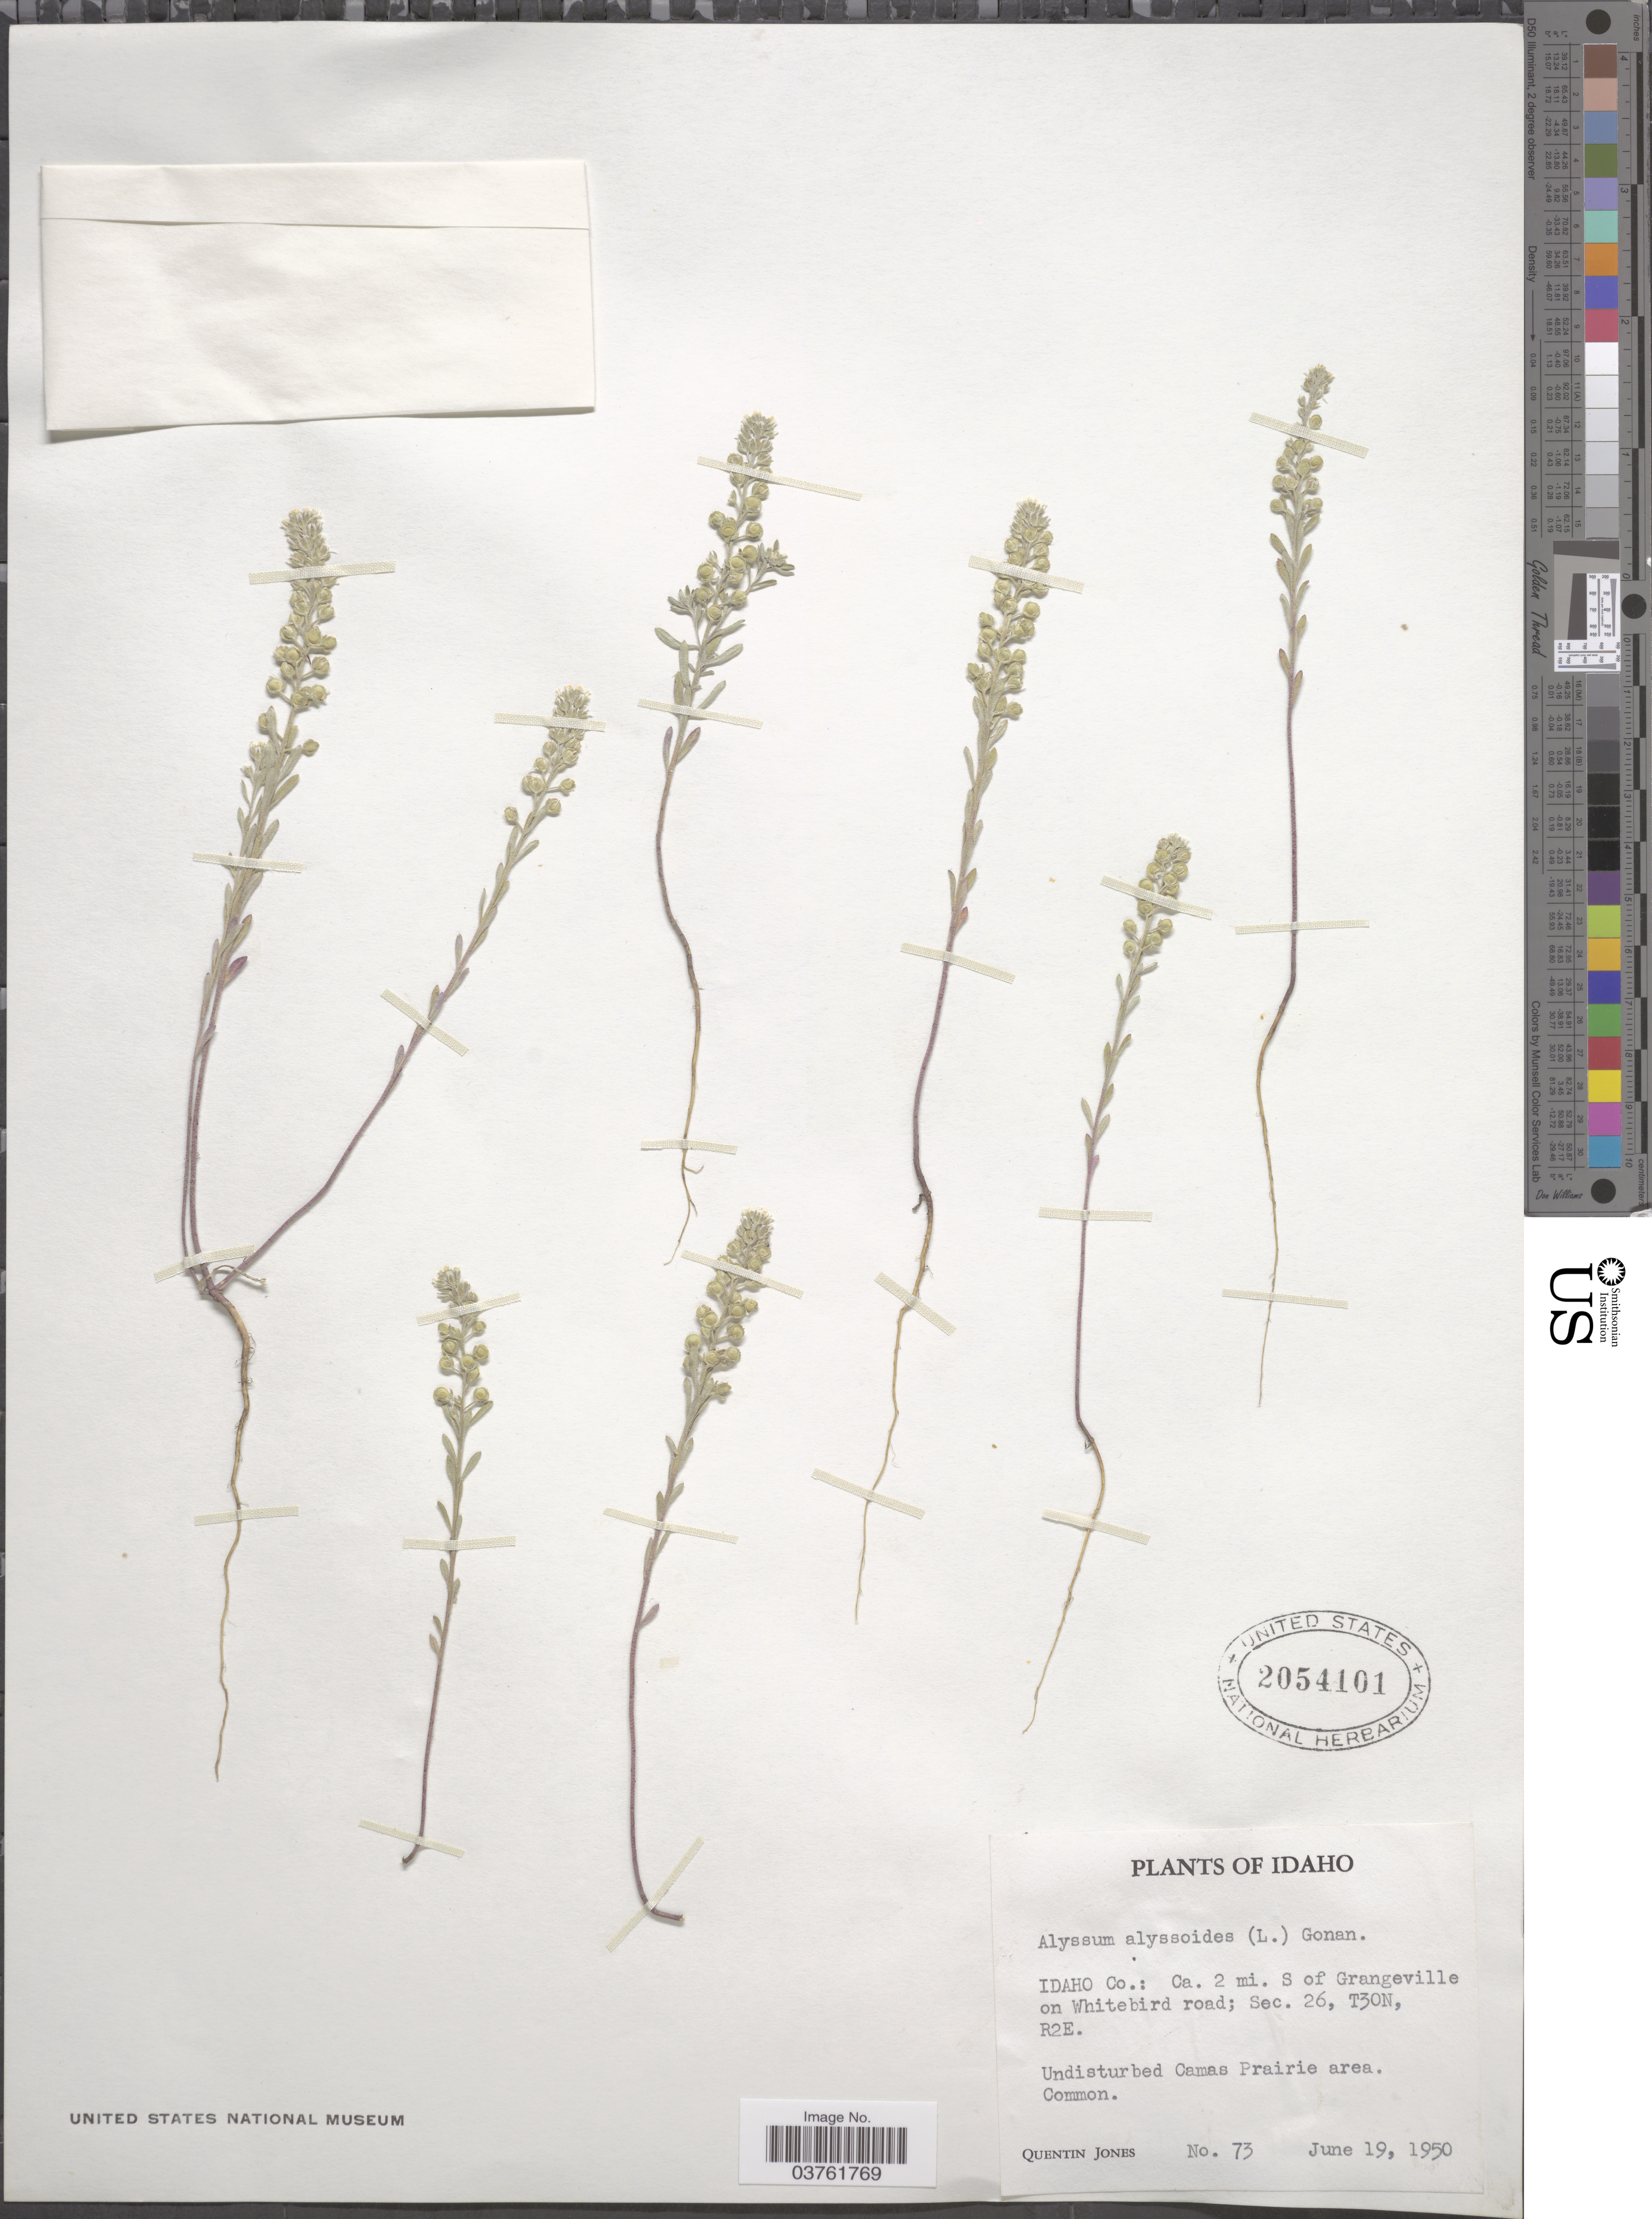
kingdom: Plantae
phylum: Tracheophyta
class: Magnoliopsida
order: Brassicales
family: Brassicaceae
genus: Alyssum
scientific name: Alyssum alyssoides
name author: (L.) L.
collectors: Q. Jones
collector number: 73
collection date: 1950-06-19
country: United States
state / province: Idaho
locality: Idaho Co.: Ca. 2 mi S of Grangeville on Whitebird road; Sec. 26, T30N, R2E. Undisturbed Camas Prairie area.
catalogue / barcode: US 2054101